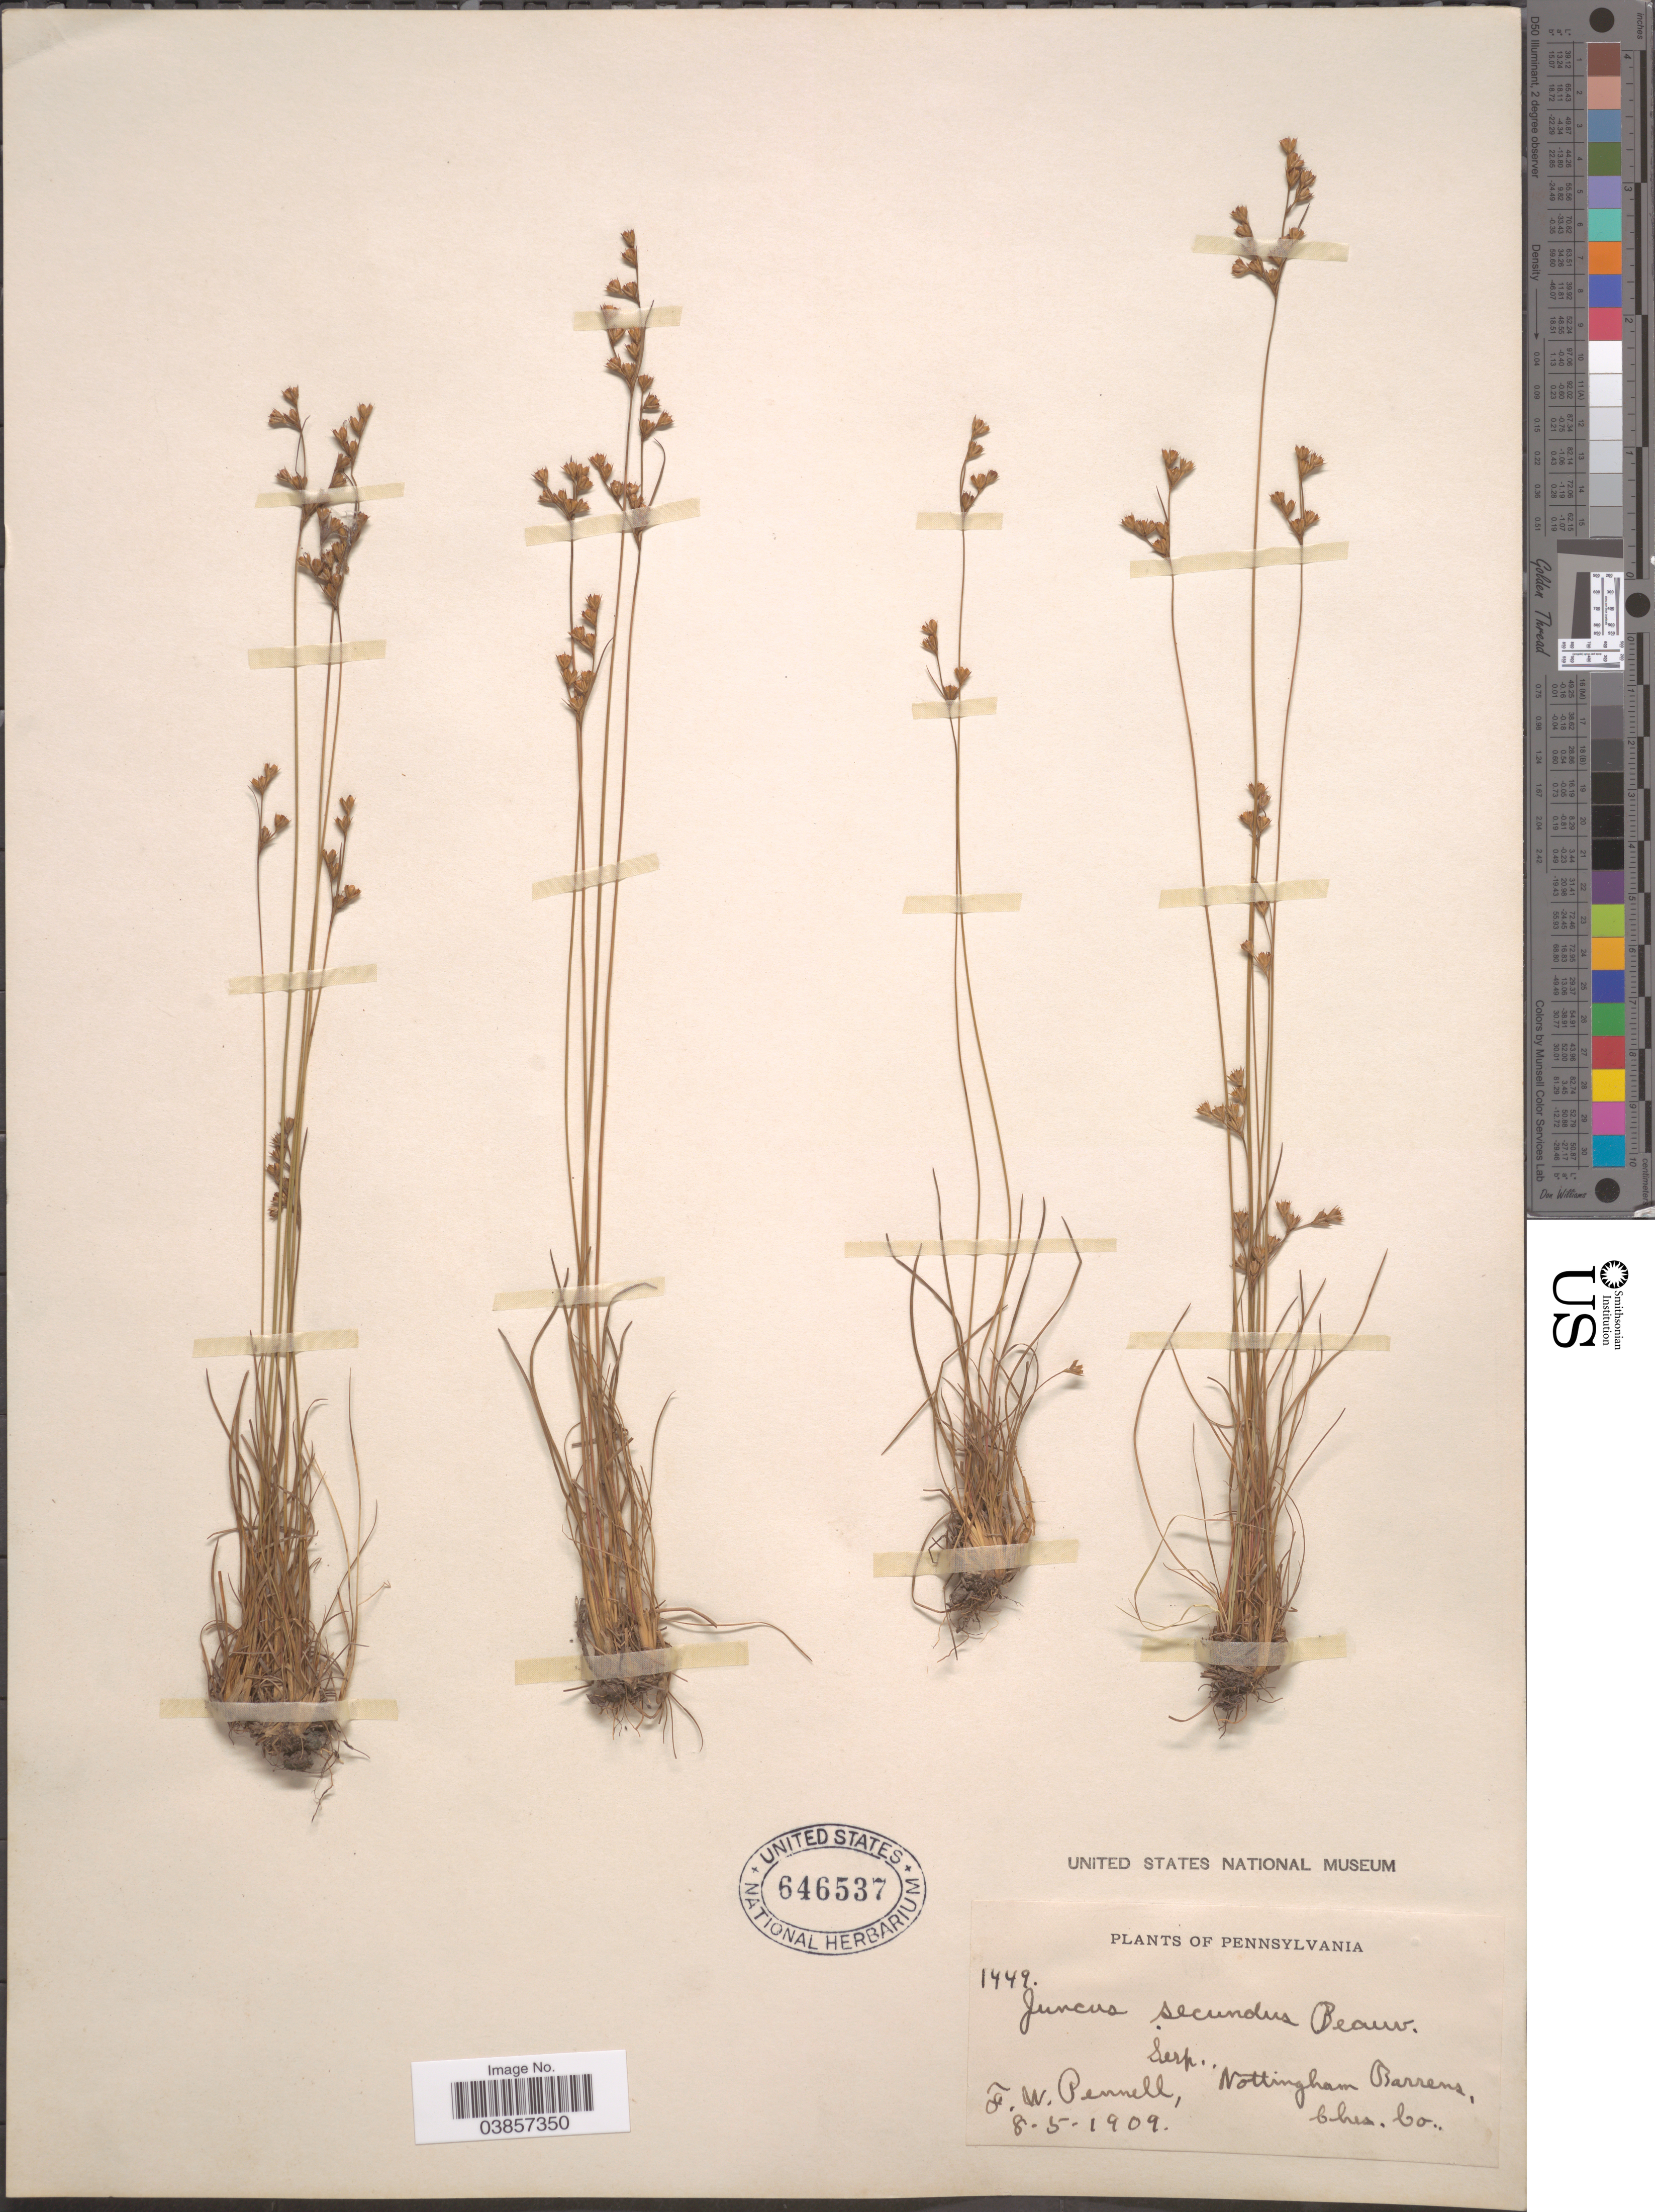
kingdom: Plantae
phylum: Tracheophyta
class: Liliopsida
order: Poales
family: Juncaceae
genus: Juncus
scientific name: Juncus secundus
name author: P. Beauv.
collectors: F. W. Pennell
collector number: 1449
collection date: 1909-08-05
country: United States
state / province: Pennsylvania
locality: Nottingham Barrens, Ches. Co.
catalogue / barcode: US 646537